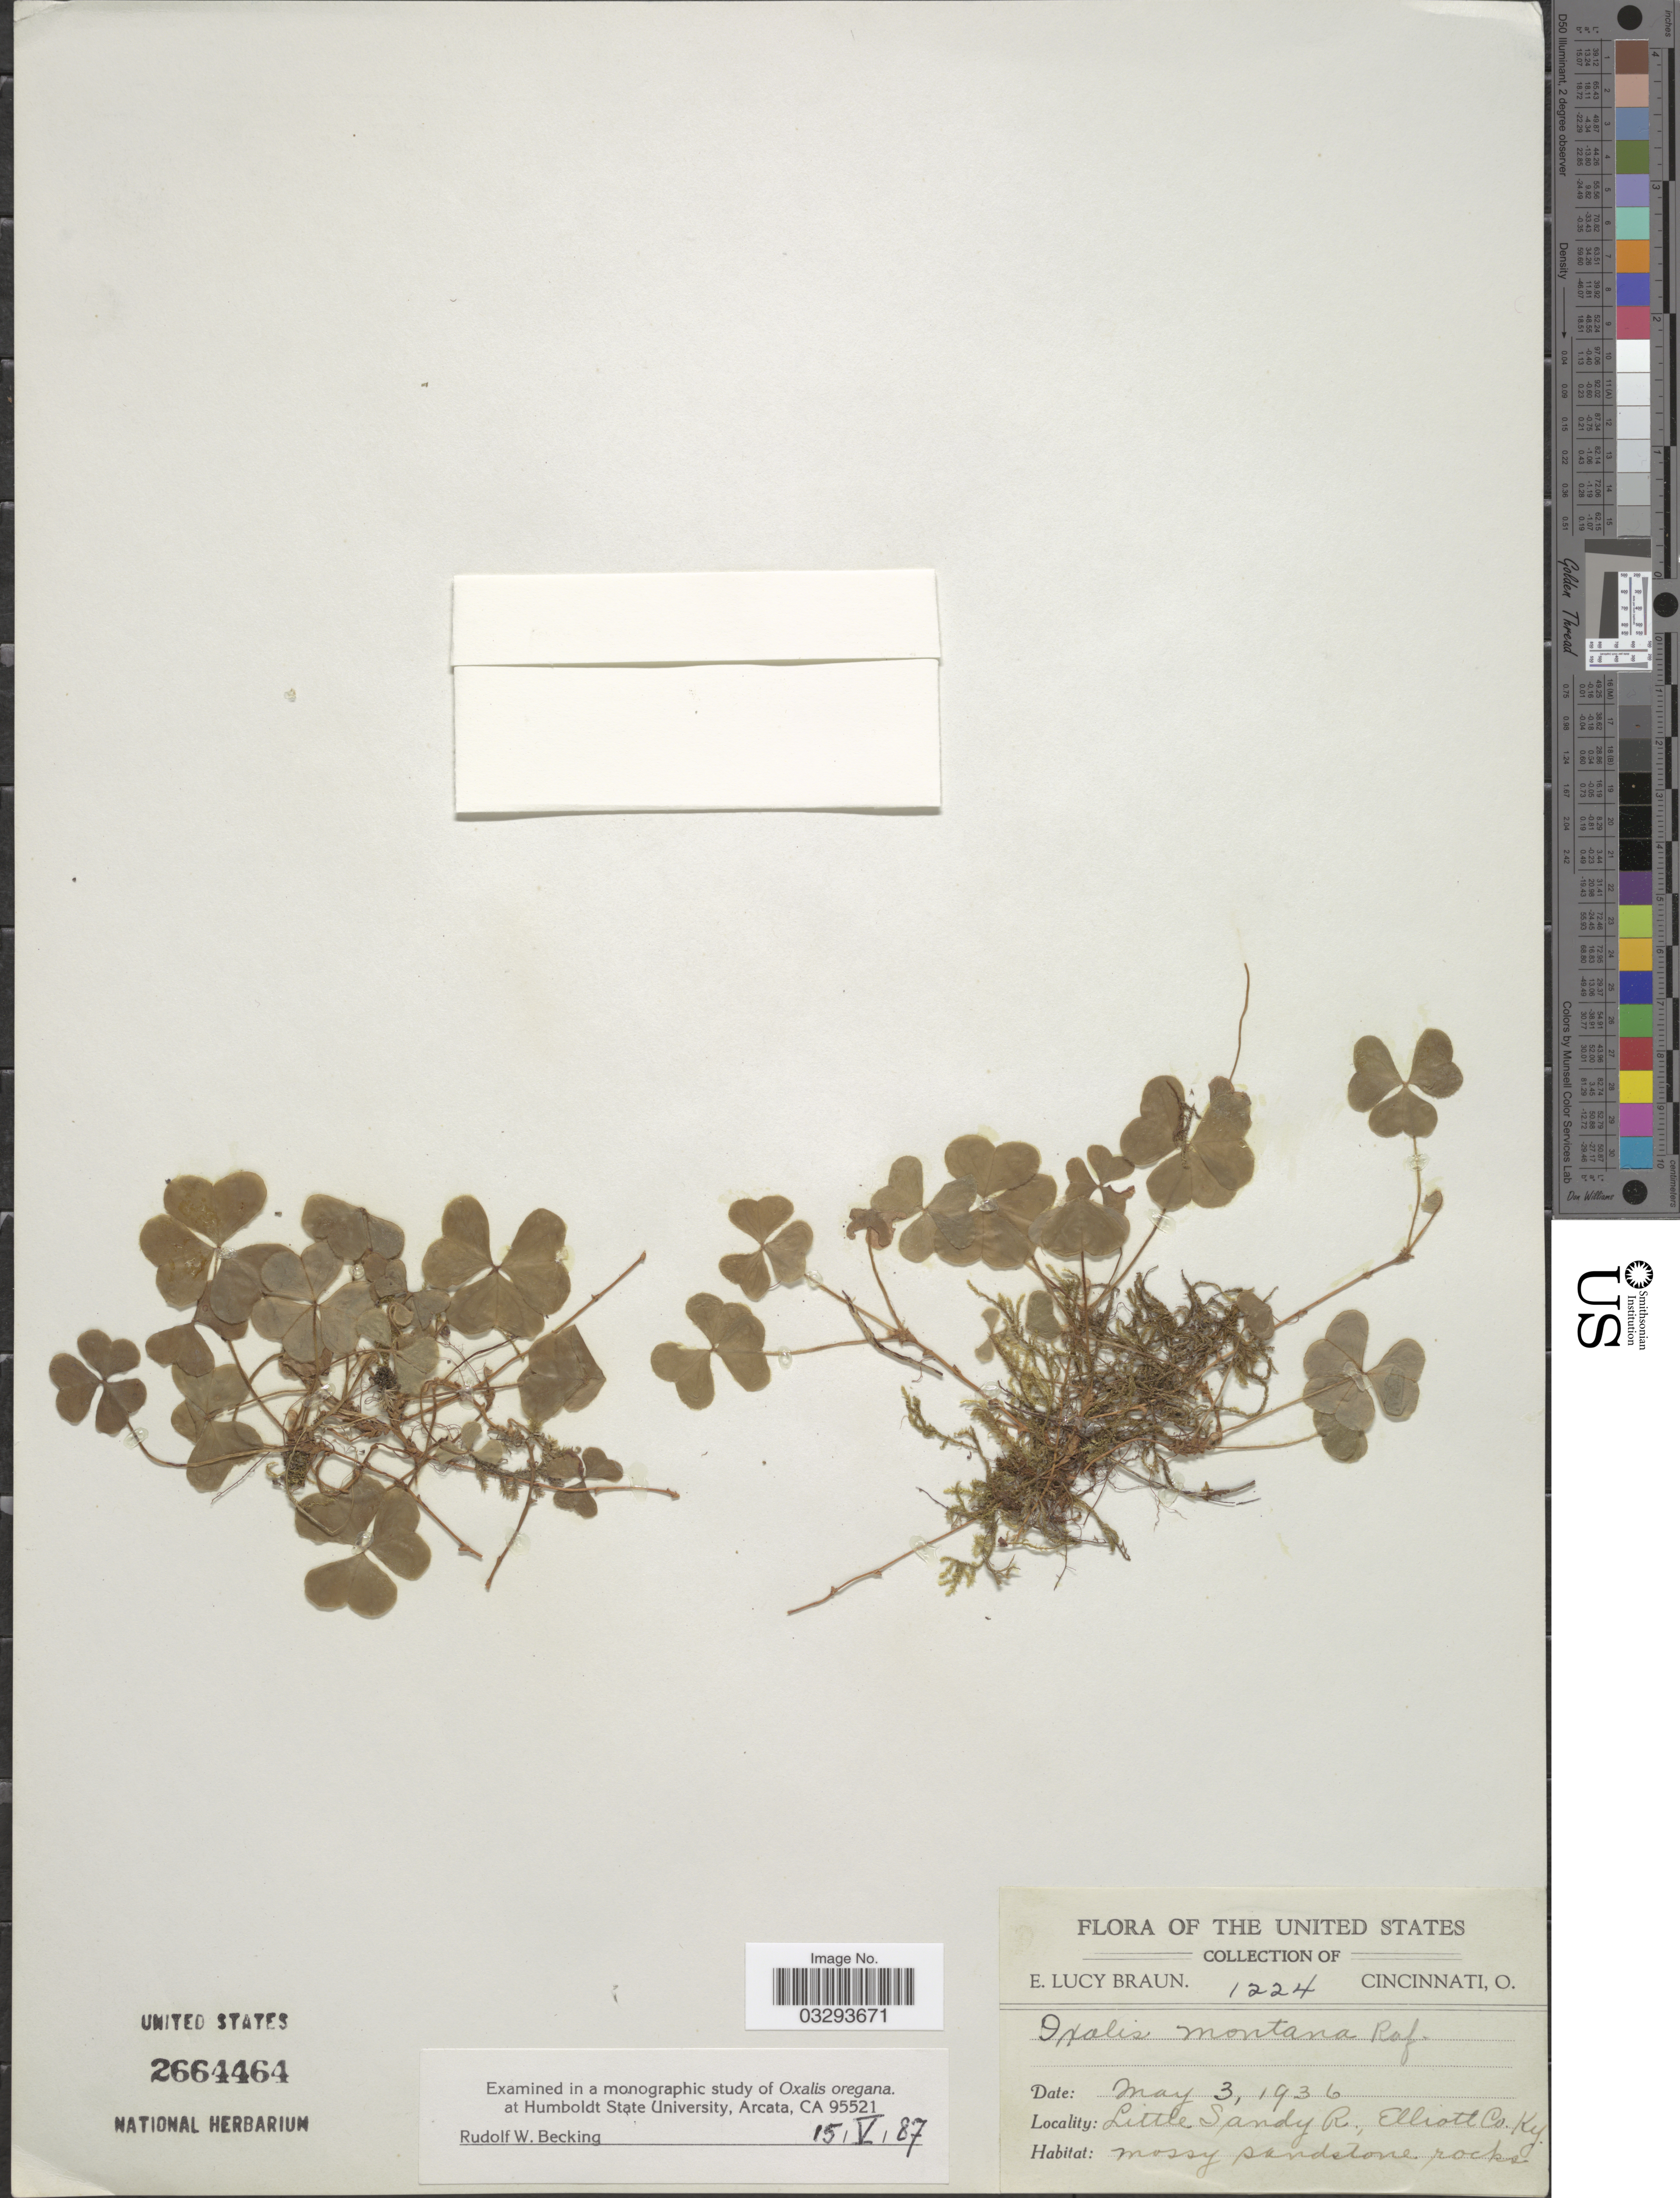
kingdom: Plantae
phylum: Tracheophyta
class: Magnoliopsida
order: Oxalidales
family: Oxalidaceae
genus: Oxalis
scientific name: Oxalis montana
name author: Raf.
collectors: E. L. Braun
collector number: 1224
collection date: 1936-05-03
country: United States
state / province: Kentucky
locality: Little Sandy R., Elliot Co.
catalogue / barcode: US 2664464